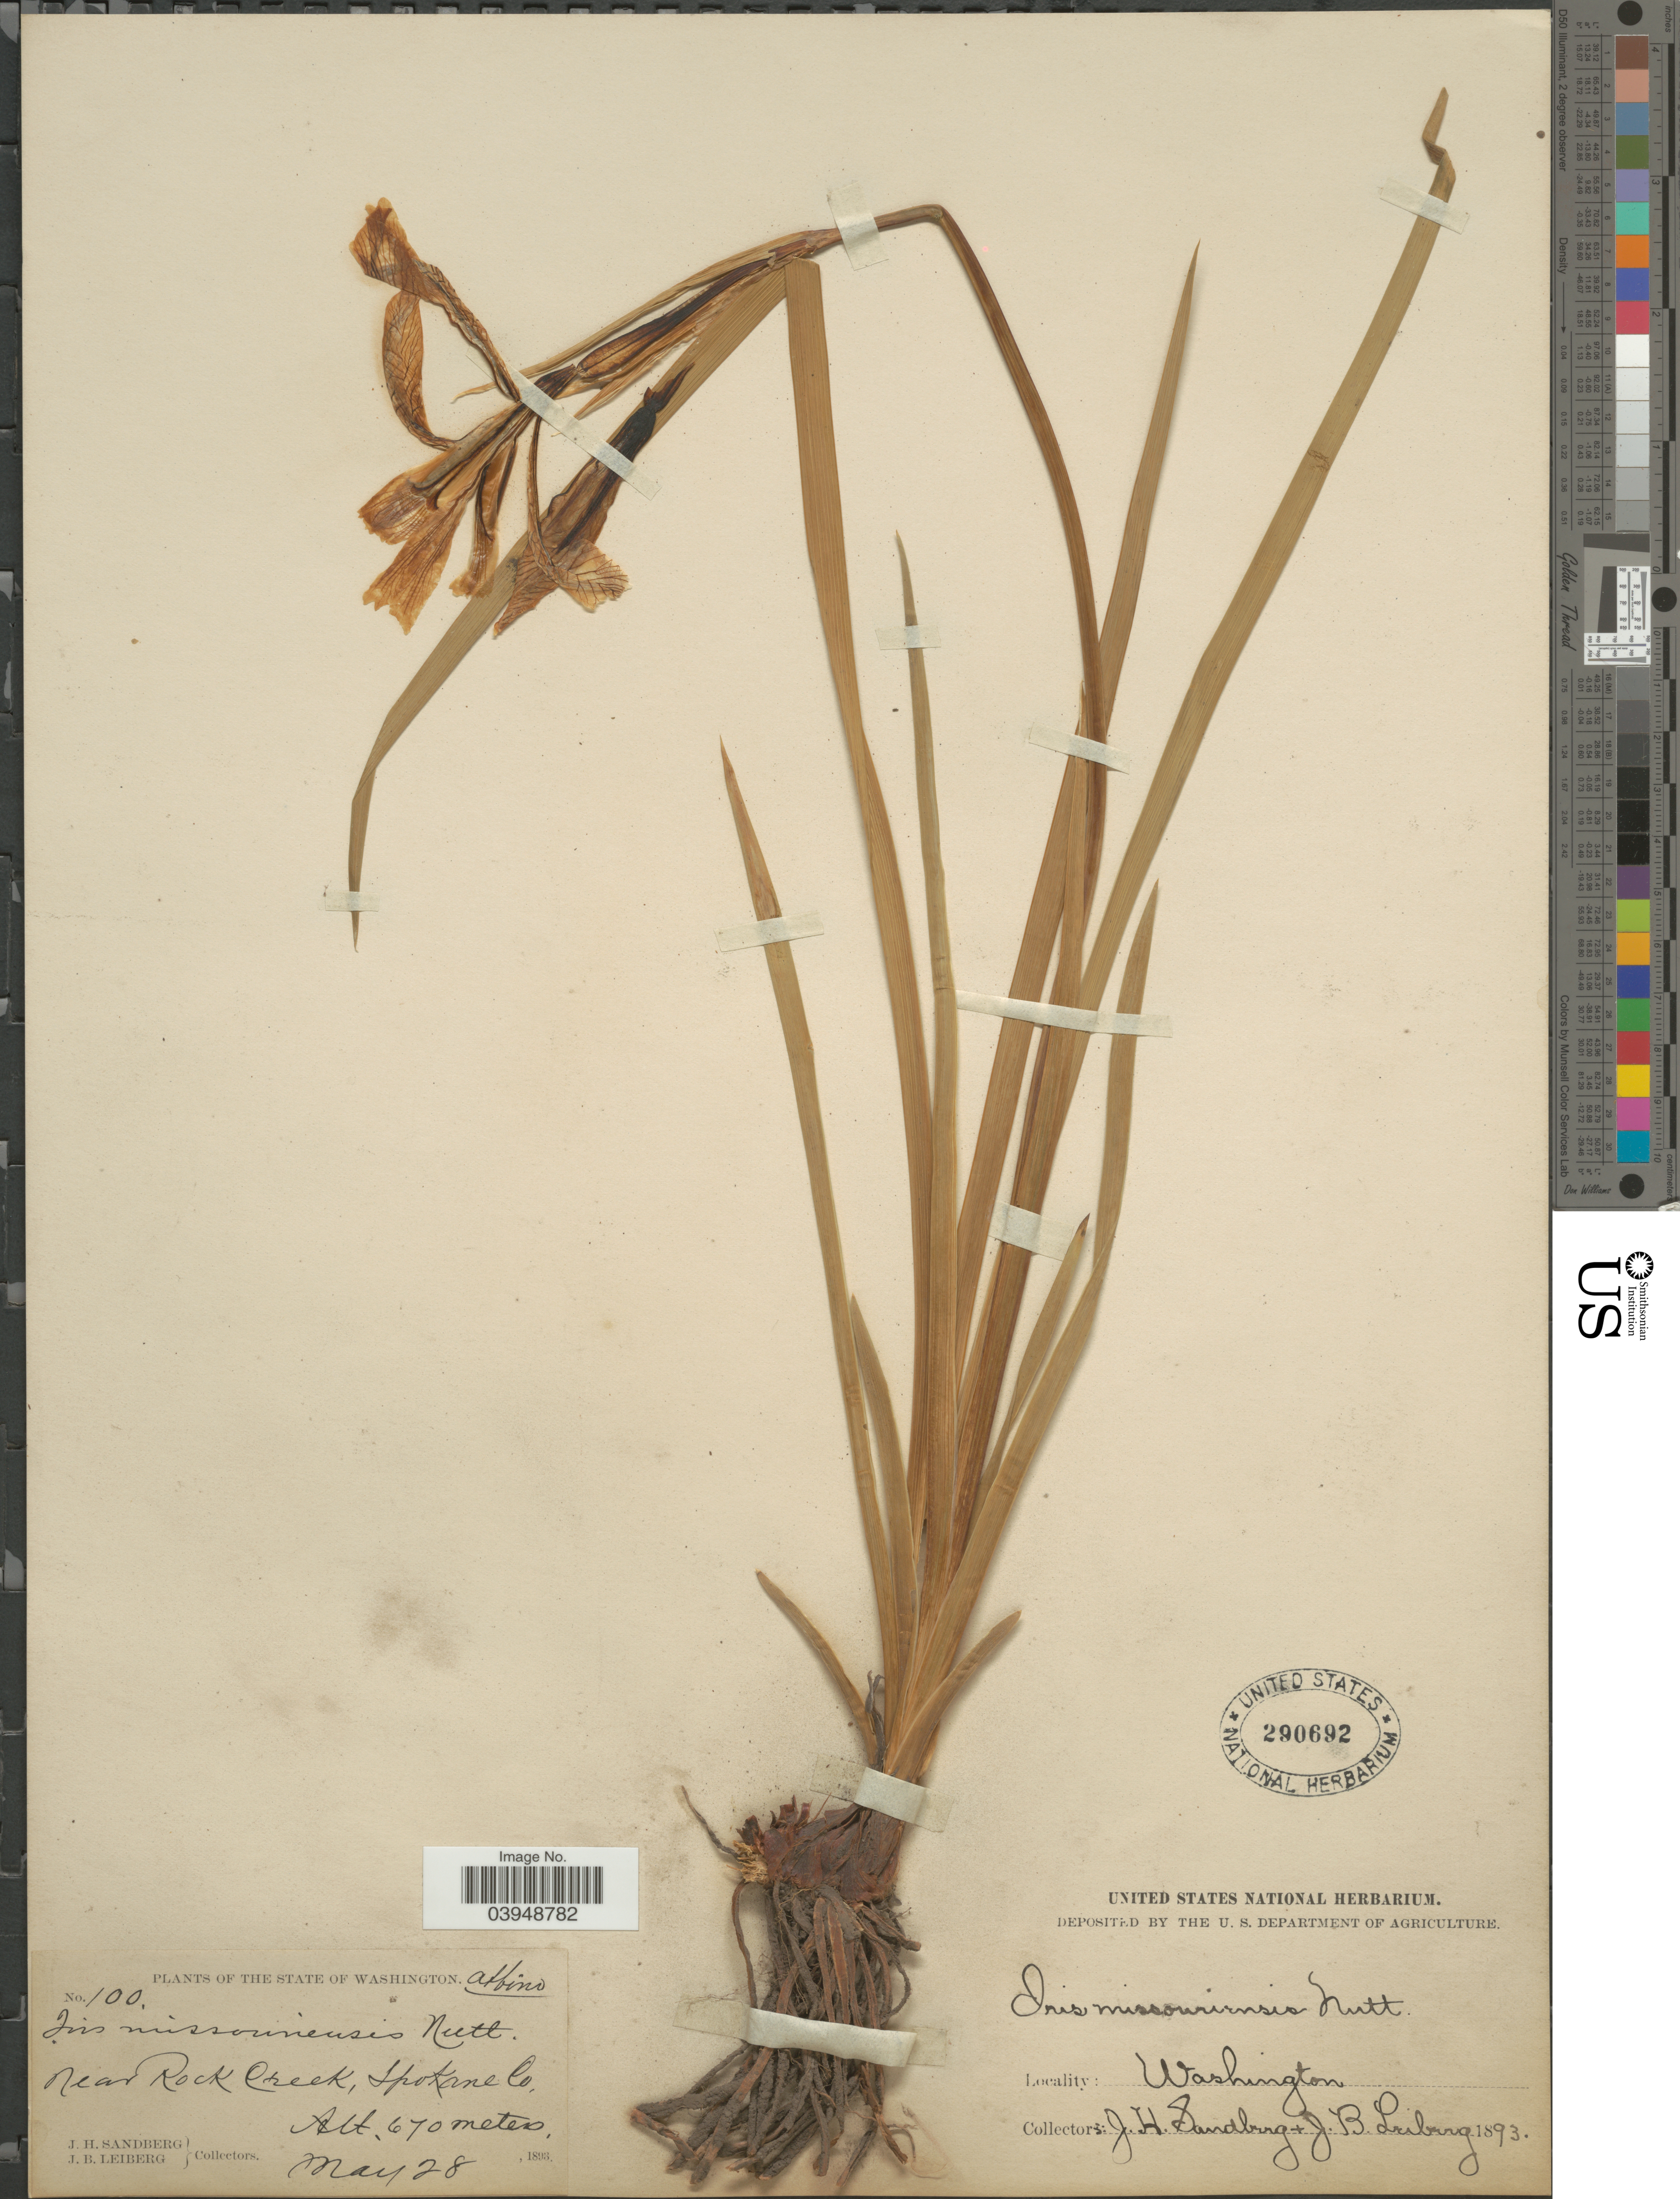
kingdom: Plantae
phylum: Tracheophyta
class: Liliopsida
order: Asparagales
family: Iridaceae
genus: Iris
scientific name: Iris missouriensis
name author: Nutt.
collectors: J. H. Sandberg & J. B. Leiberg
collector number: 100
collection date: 1893-05-28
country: United States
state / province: Washington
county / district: Spokane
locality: Near Rock Creek, Spokane Co.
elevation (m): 670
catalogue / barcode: US 290692